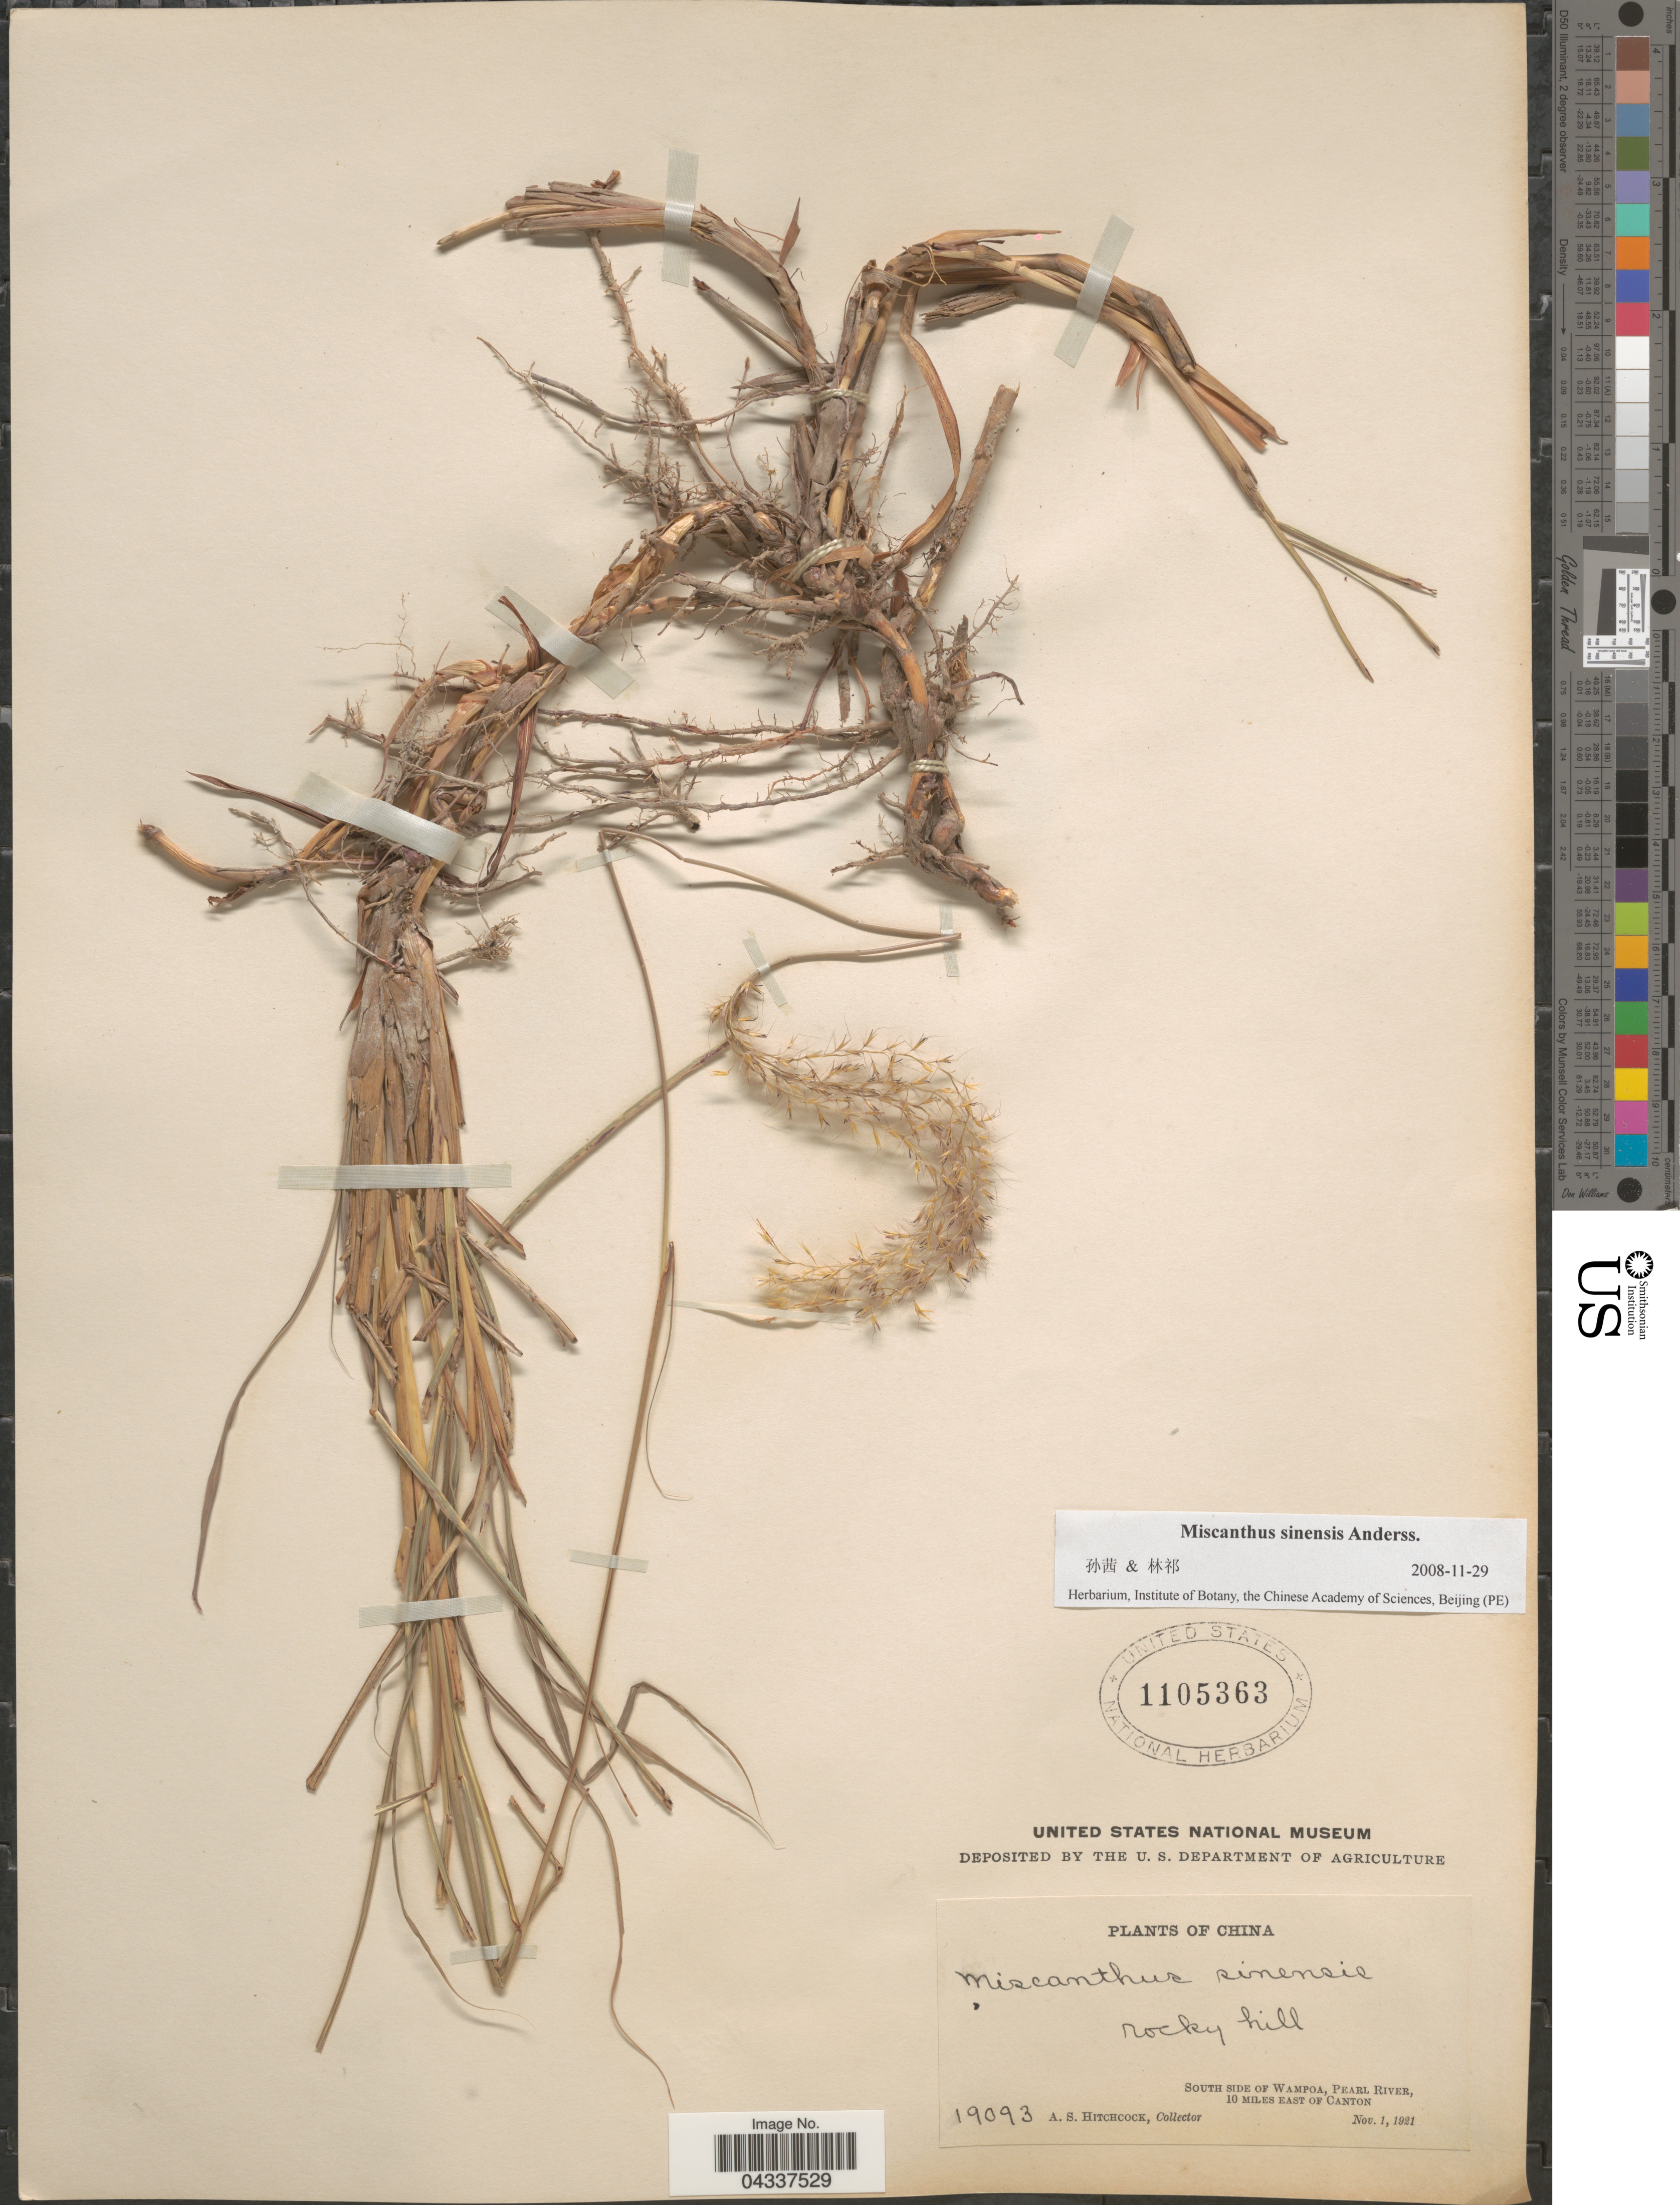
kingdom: Plantae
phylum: Tracheophyta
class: Liliopsida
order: Poales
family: Poaceae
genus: Miscanthus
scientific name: Miscanthus sinensis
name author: Andersson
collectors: A. S. Hitchcock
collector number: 19093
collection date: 1921-11-01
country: China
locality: Rocky hill. South side of Wampoa, Pearl River, 10 miles east of Canton.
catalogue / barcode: US 1105363